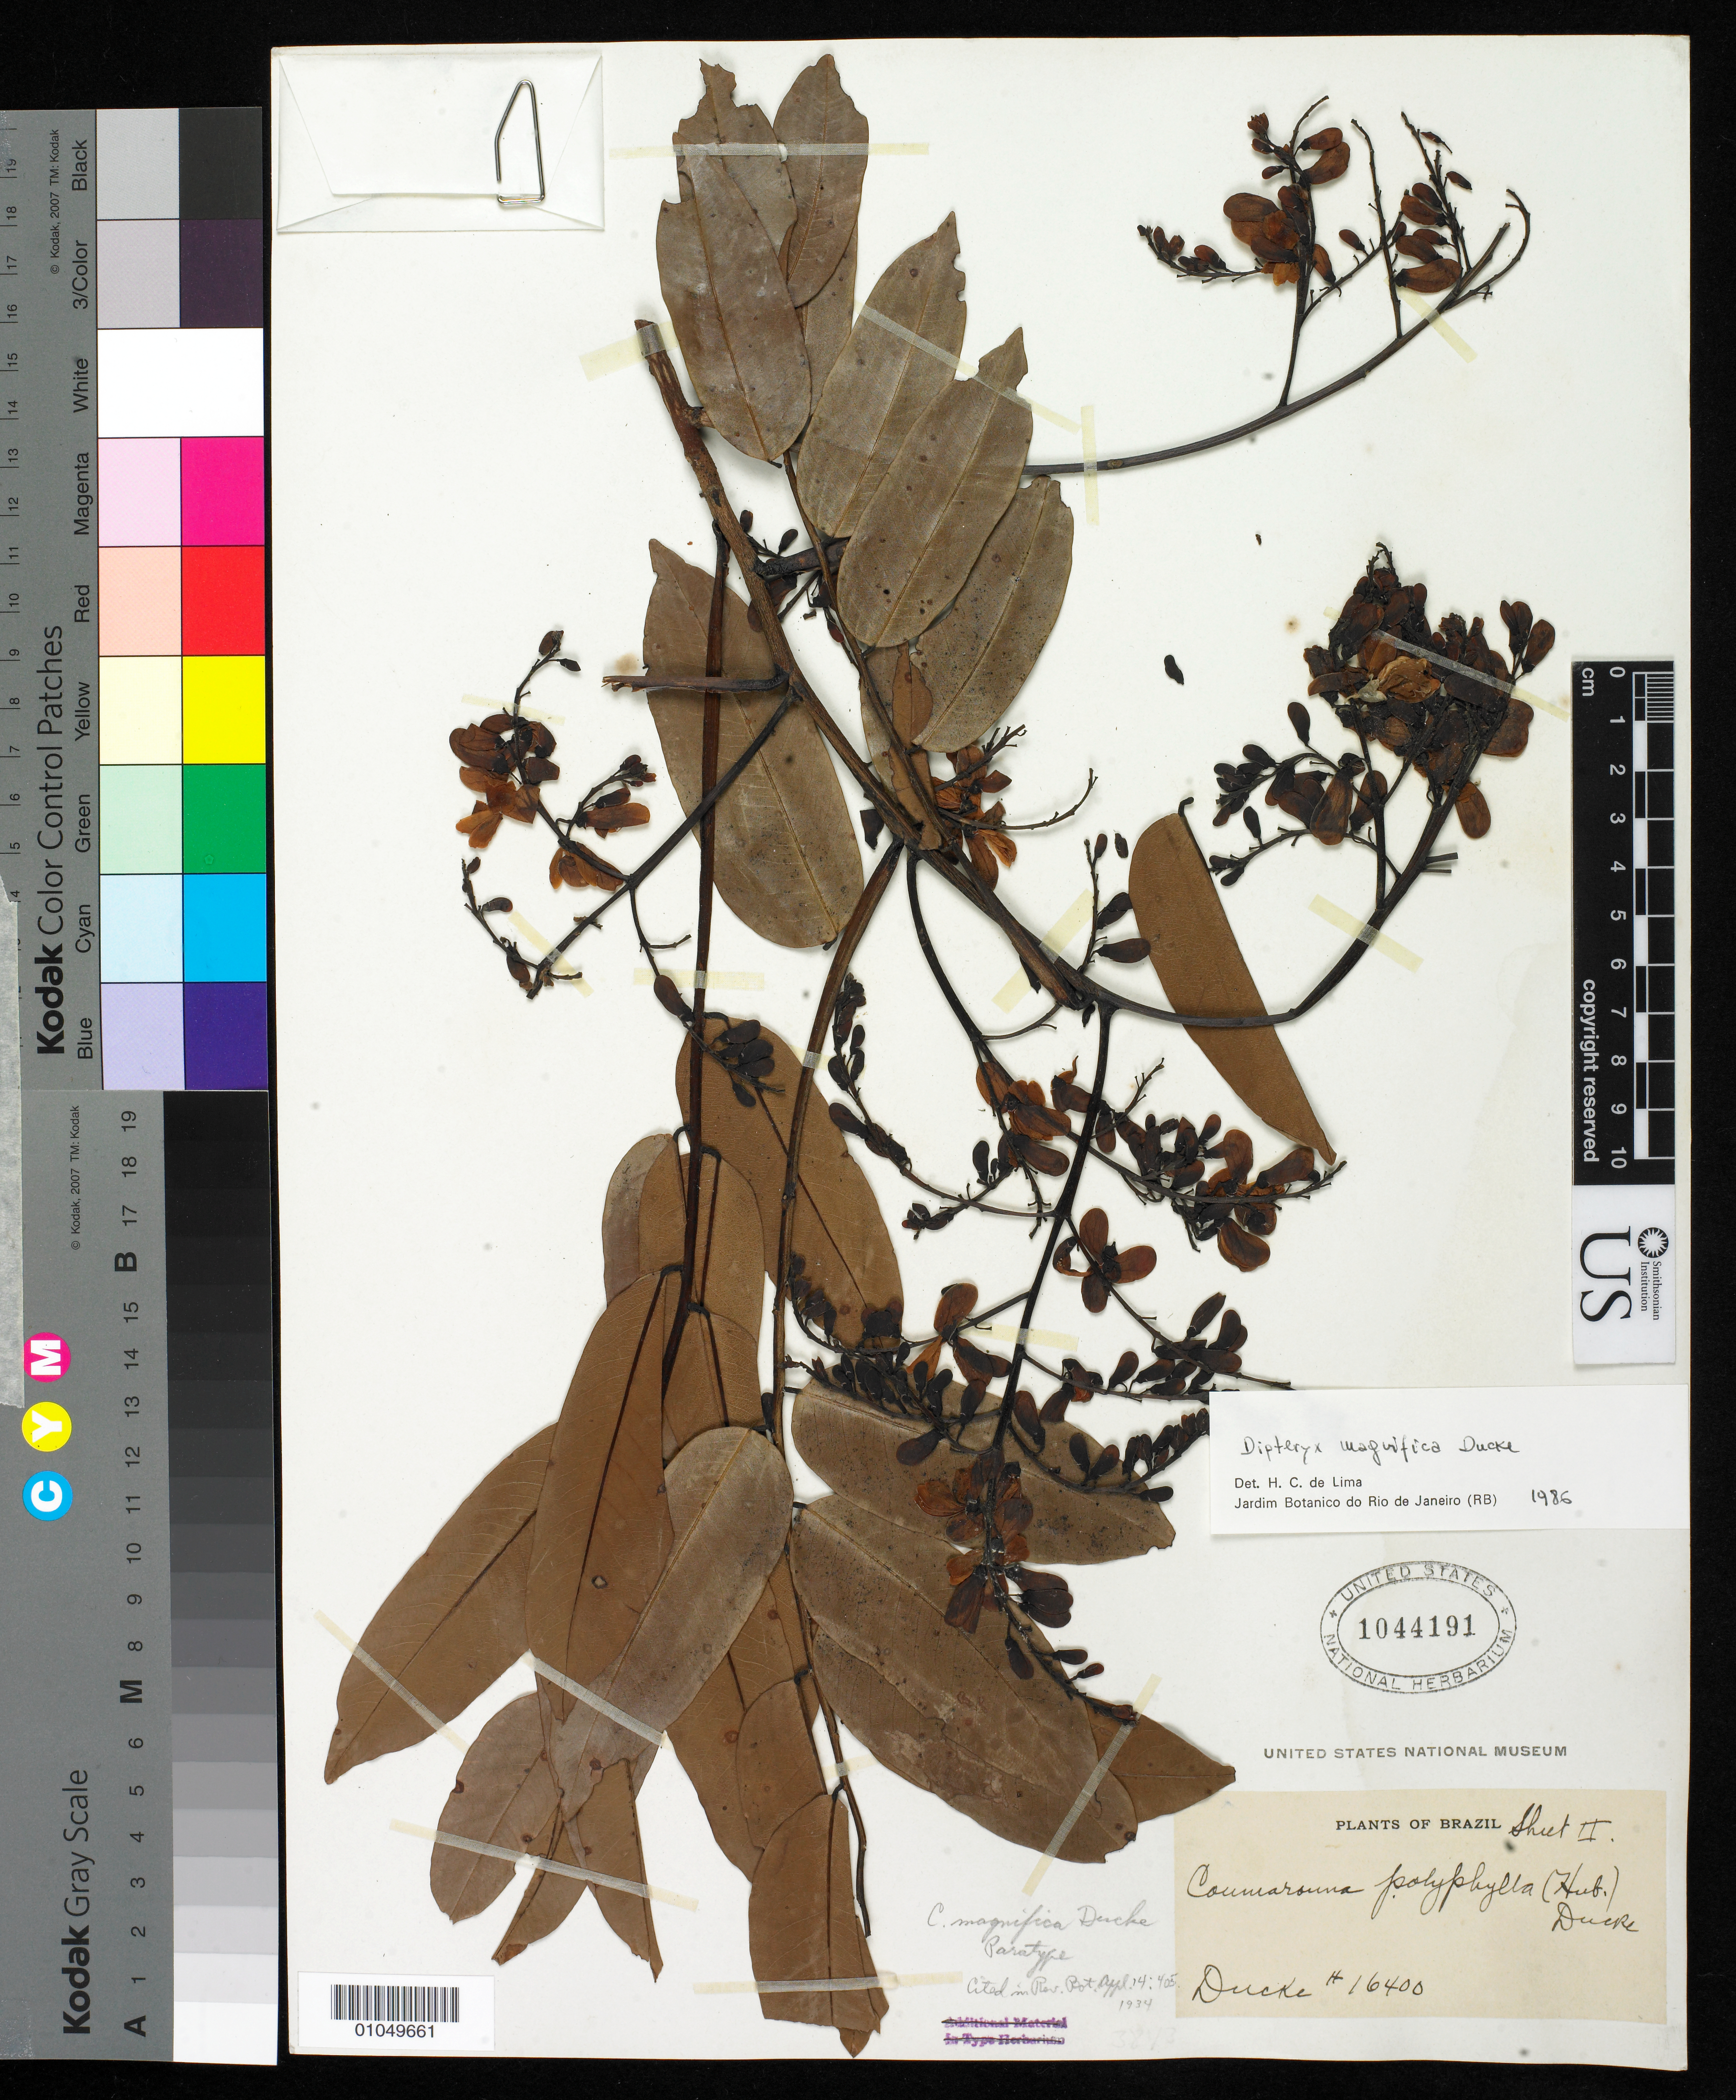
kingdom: Plantae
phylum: Tracheophyta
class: Magnoliopsida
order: Fabales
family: Fabaceae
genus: Coumarouna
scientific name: Coumarouna magnifica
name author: Ducke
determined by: Lima, H. C. de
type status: Type Collection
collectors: A. Ducke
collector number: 16400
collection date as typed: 27 Aug 1916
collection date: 1916-08-27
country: Brazil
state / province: Pará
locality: Rio Tapajoz.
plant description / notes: Type citation somewhat ambiguous in protologue but Ducke (1940, Trop. Woods 61: 9) cites "H.A.M.P. 16400" as "type of the species".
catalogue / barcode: US 1044191